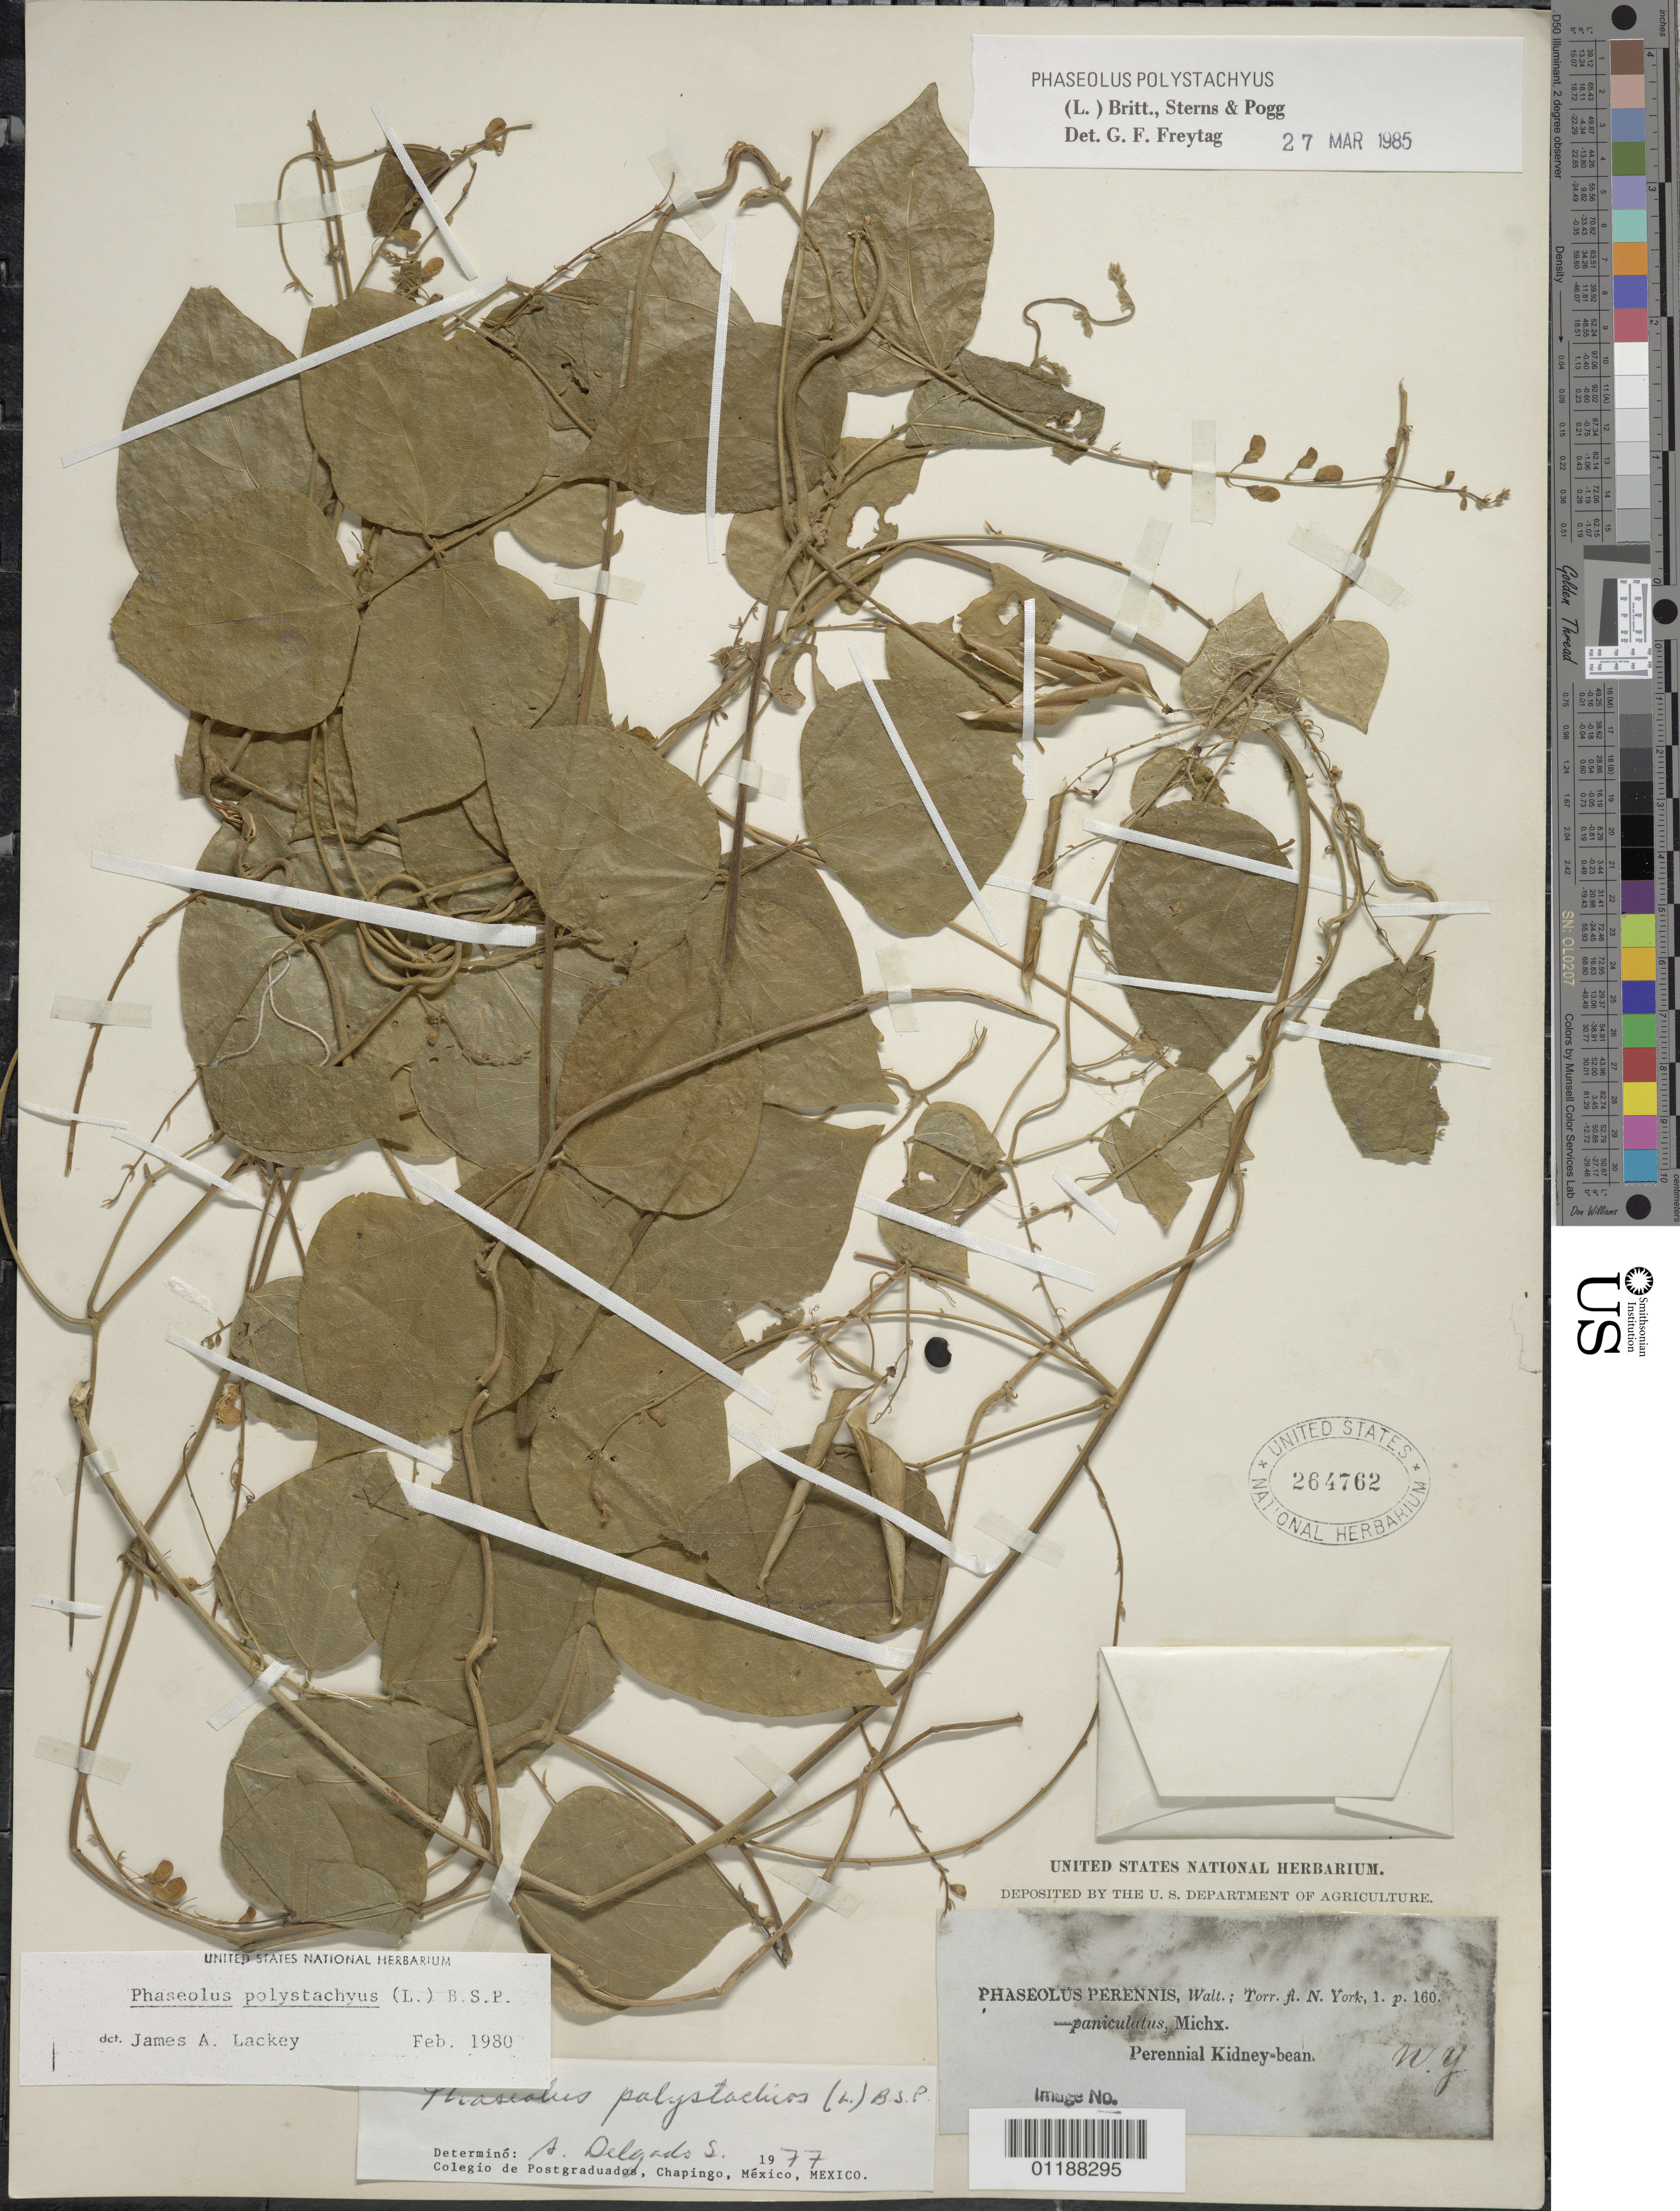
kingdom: Plantae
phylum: Tracheophyta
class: Magnoliopsida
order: Fabales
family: Fabaceae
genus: Phaseolus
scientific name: Phaseolus polystachios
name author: (L.) Britton, Stearns & Poggenb.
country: United States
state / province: New York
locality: N.Y.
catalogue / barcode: US 264762